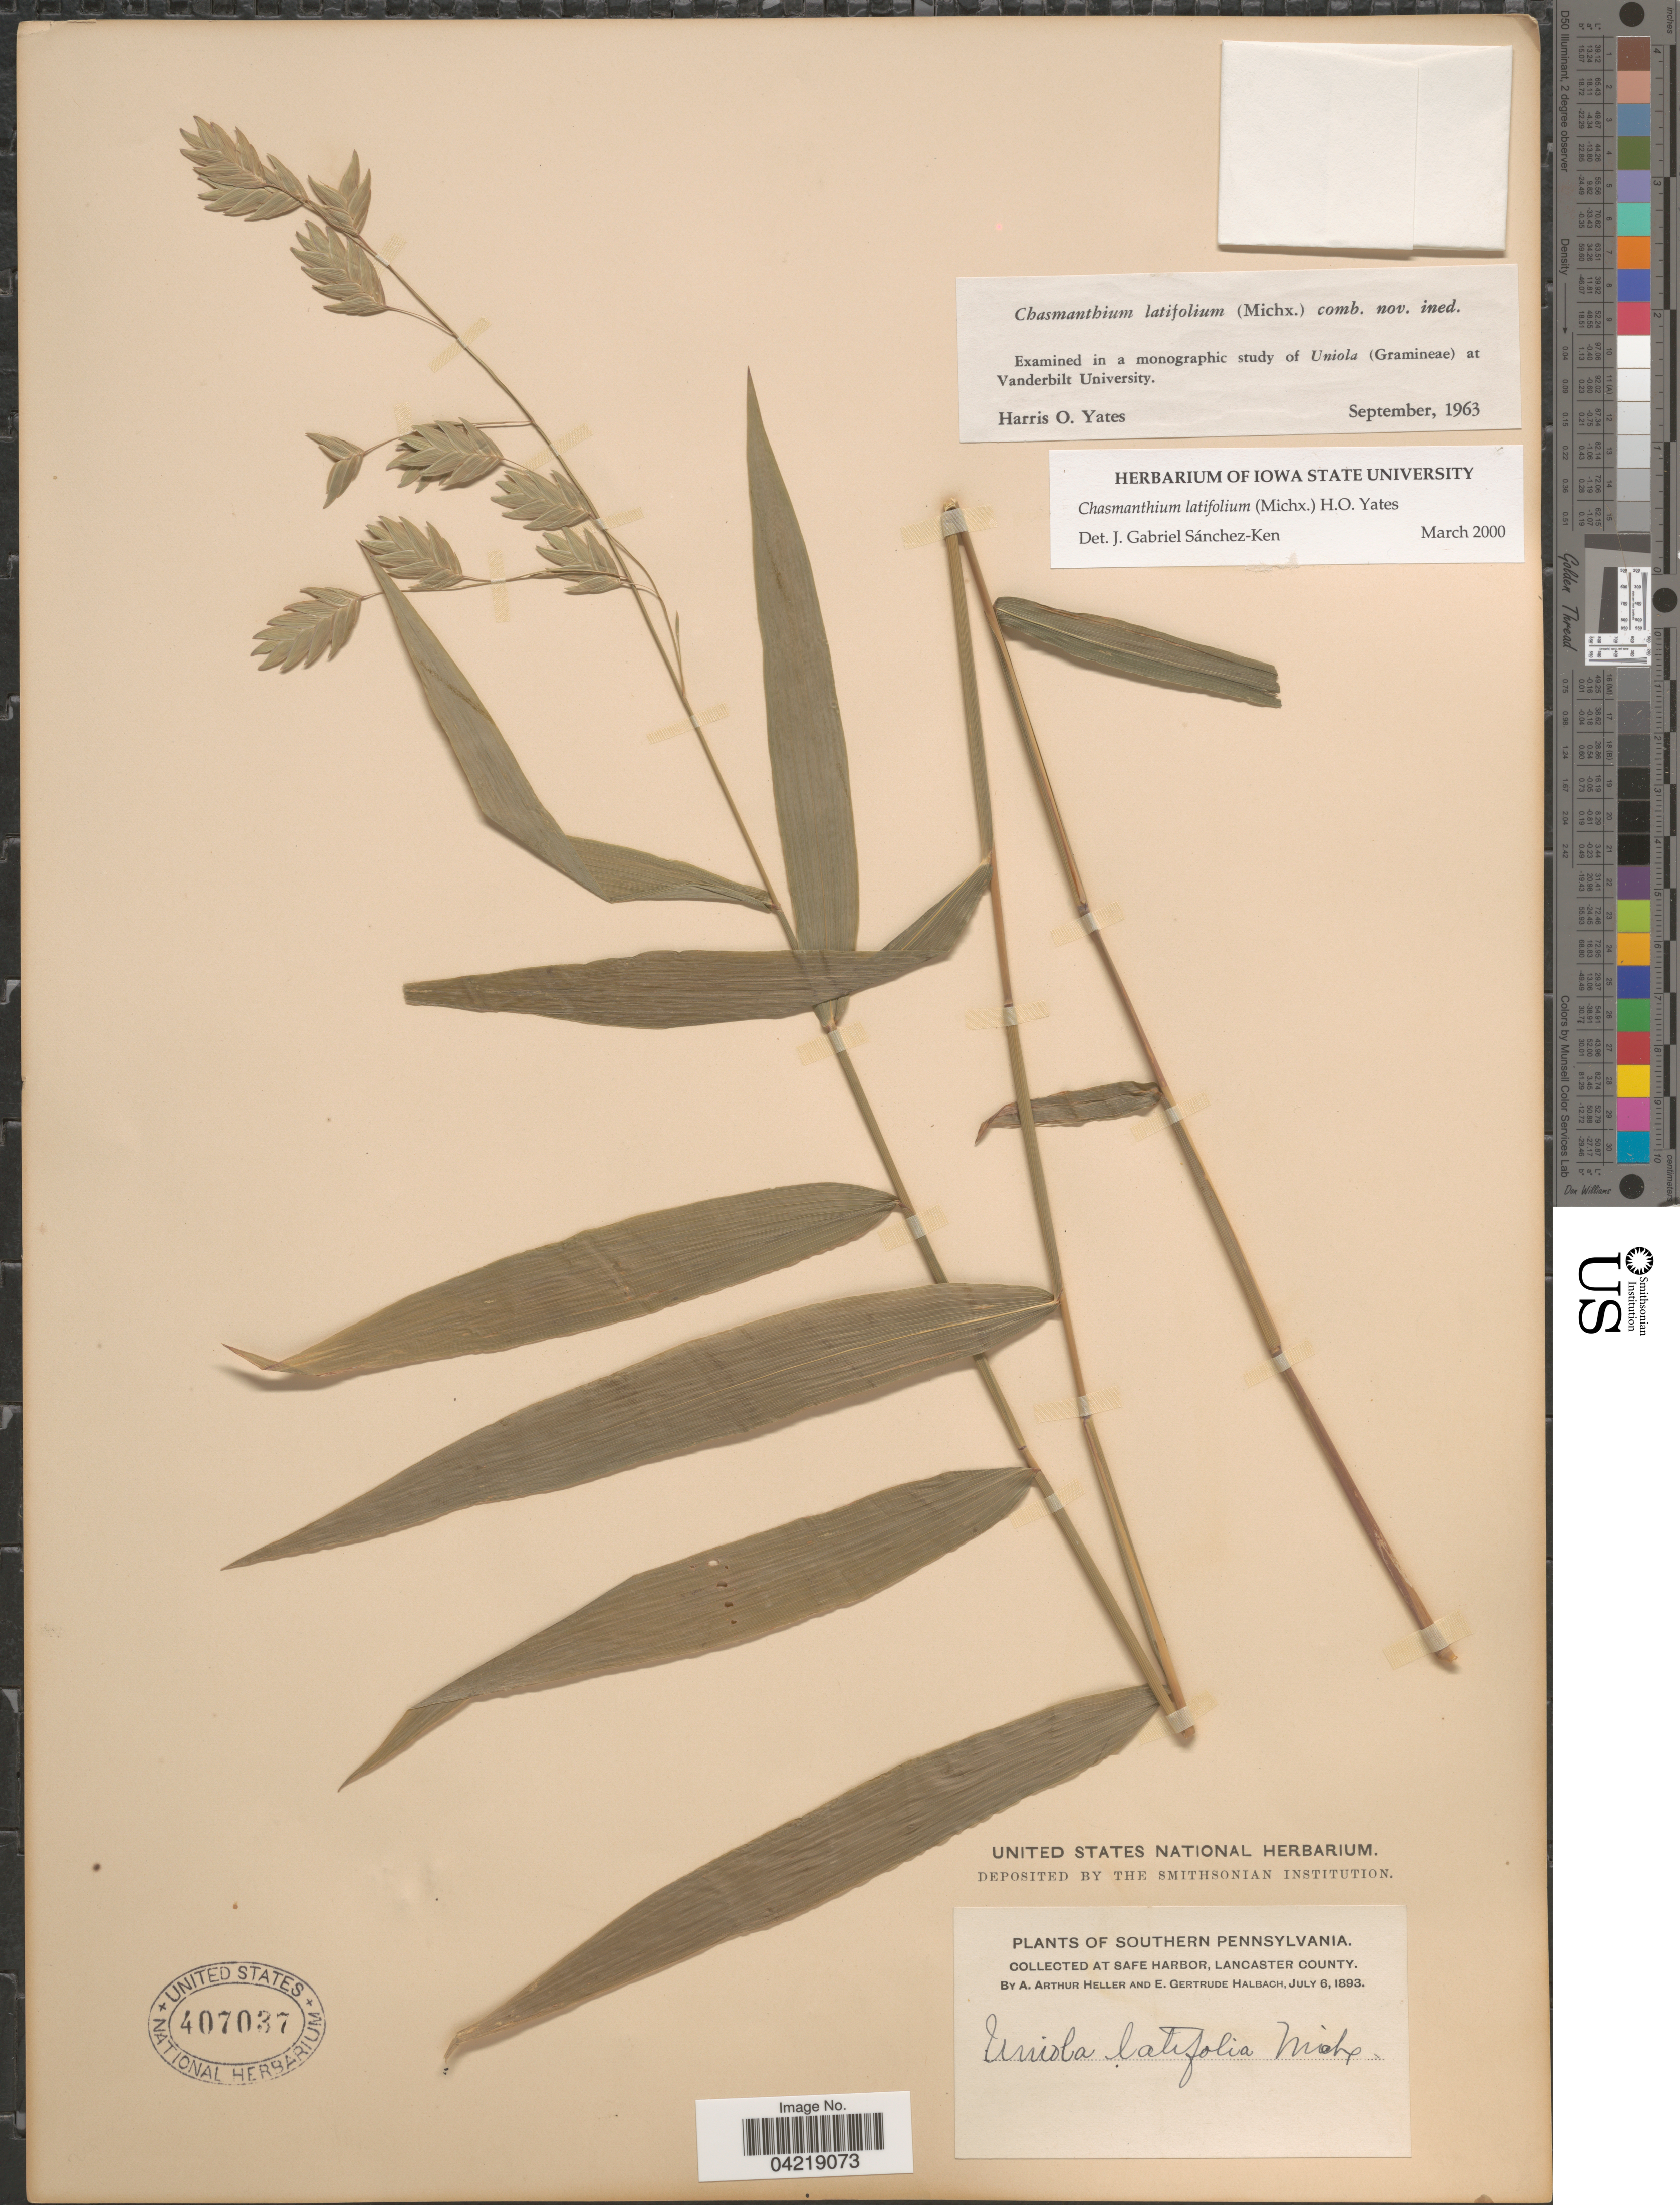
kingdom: Plantae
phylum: Tracheophyta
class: Liliopsida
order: Poales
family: Poaceae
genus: Chasmanthium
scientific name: Chasmanthium latifolium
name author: (Michx.) H.O. Yates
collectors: A. A. Heller & E. G. Halbach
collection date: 1893-07-06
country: United States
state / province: Pennsylvania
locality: Southern Pennsylvania. At Safe Harbor, Lancaster County.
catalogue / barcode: US 407037